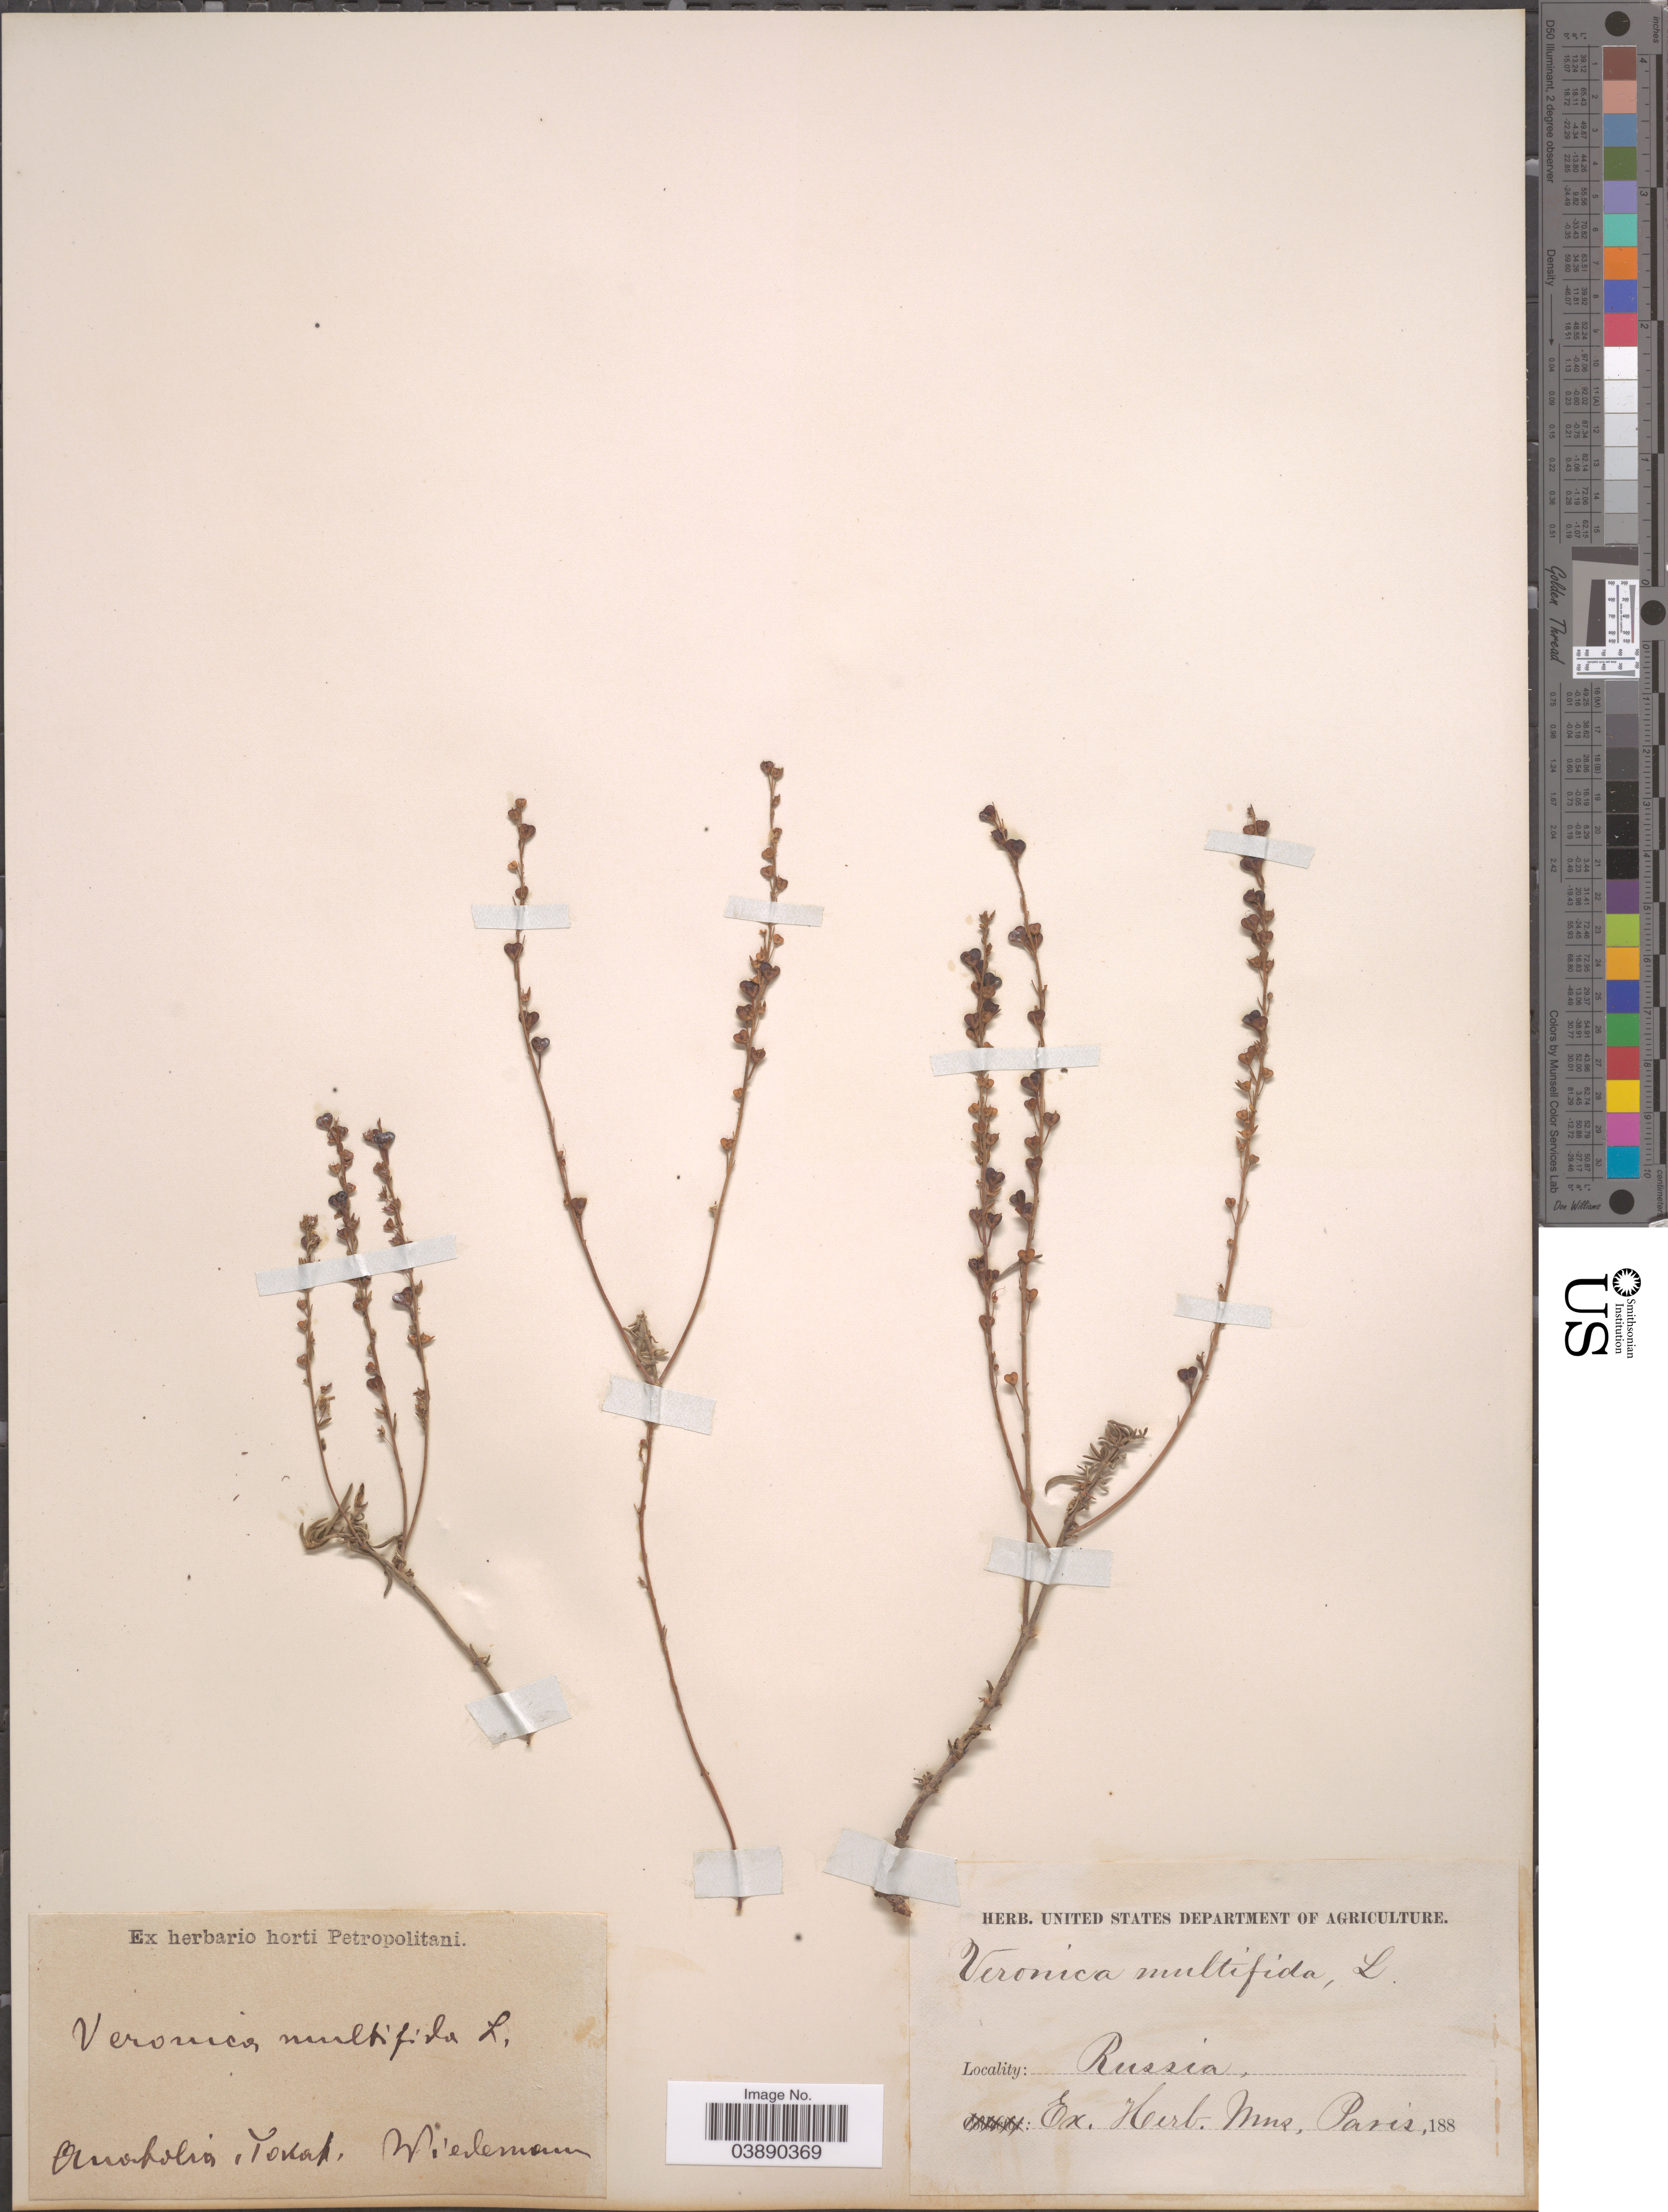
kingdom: Plantae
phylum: Tracheophyta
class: Magnoliopsida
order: Lamiales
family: Plantaginaceae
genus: Veronica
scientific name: Veronica multifida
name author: L.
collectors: -. Wiedermann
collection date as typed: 188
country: Turkey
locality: Anatolia, Tokap.